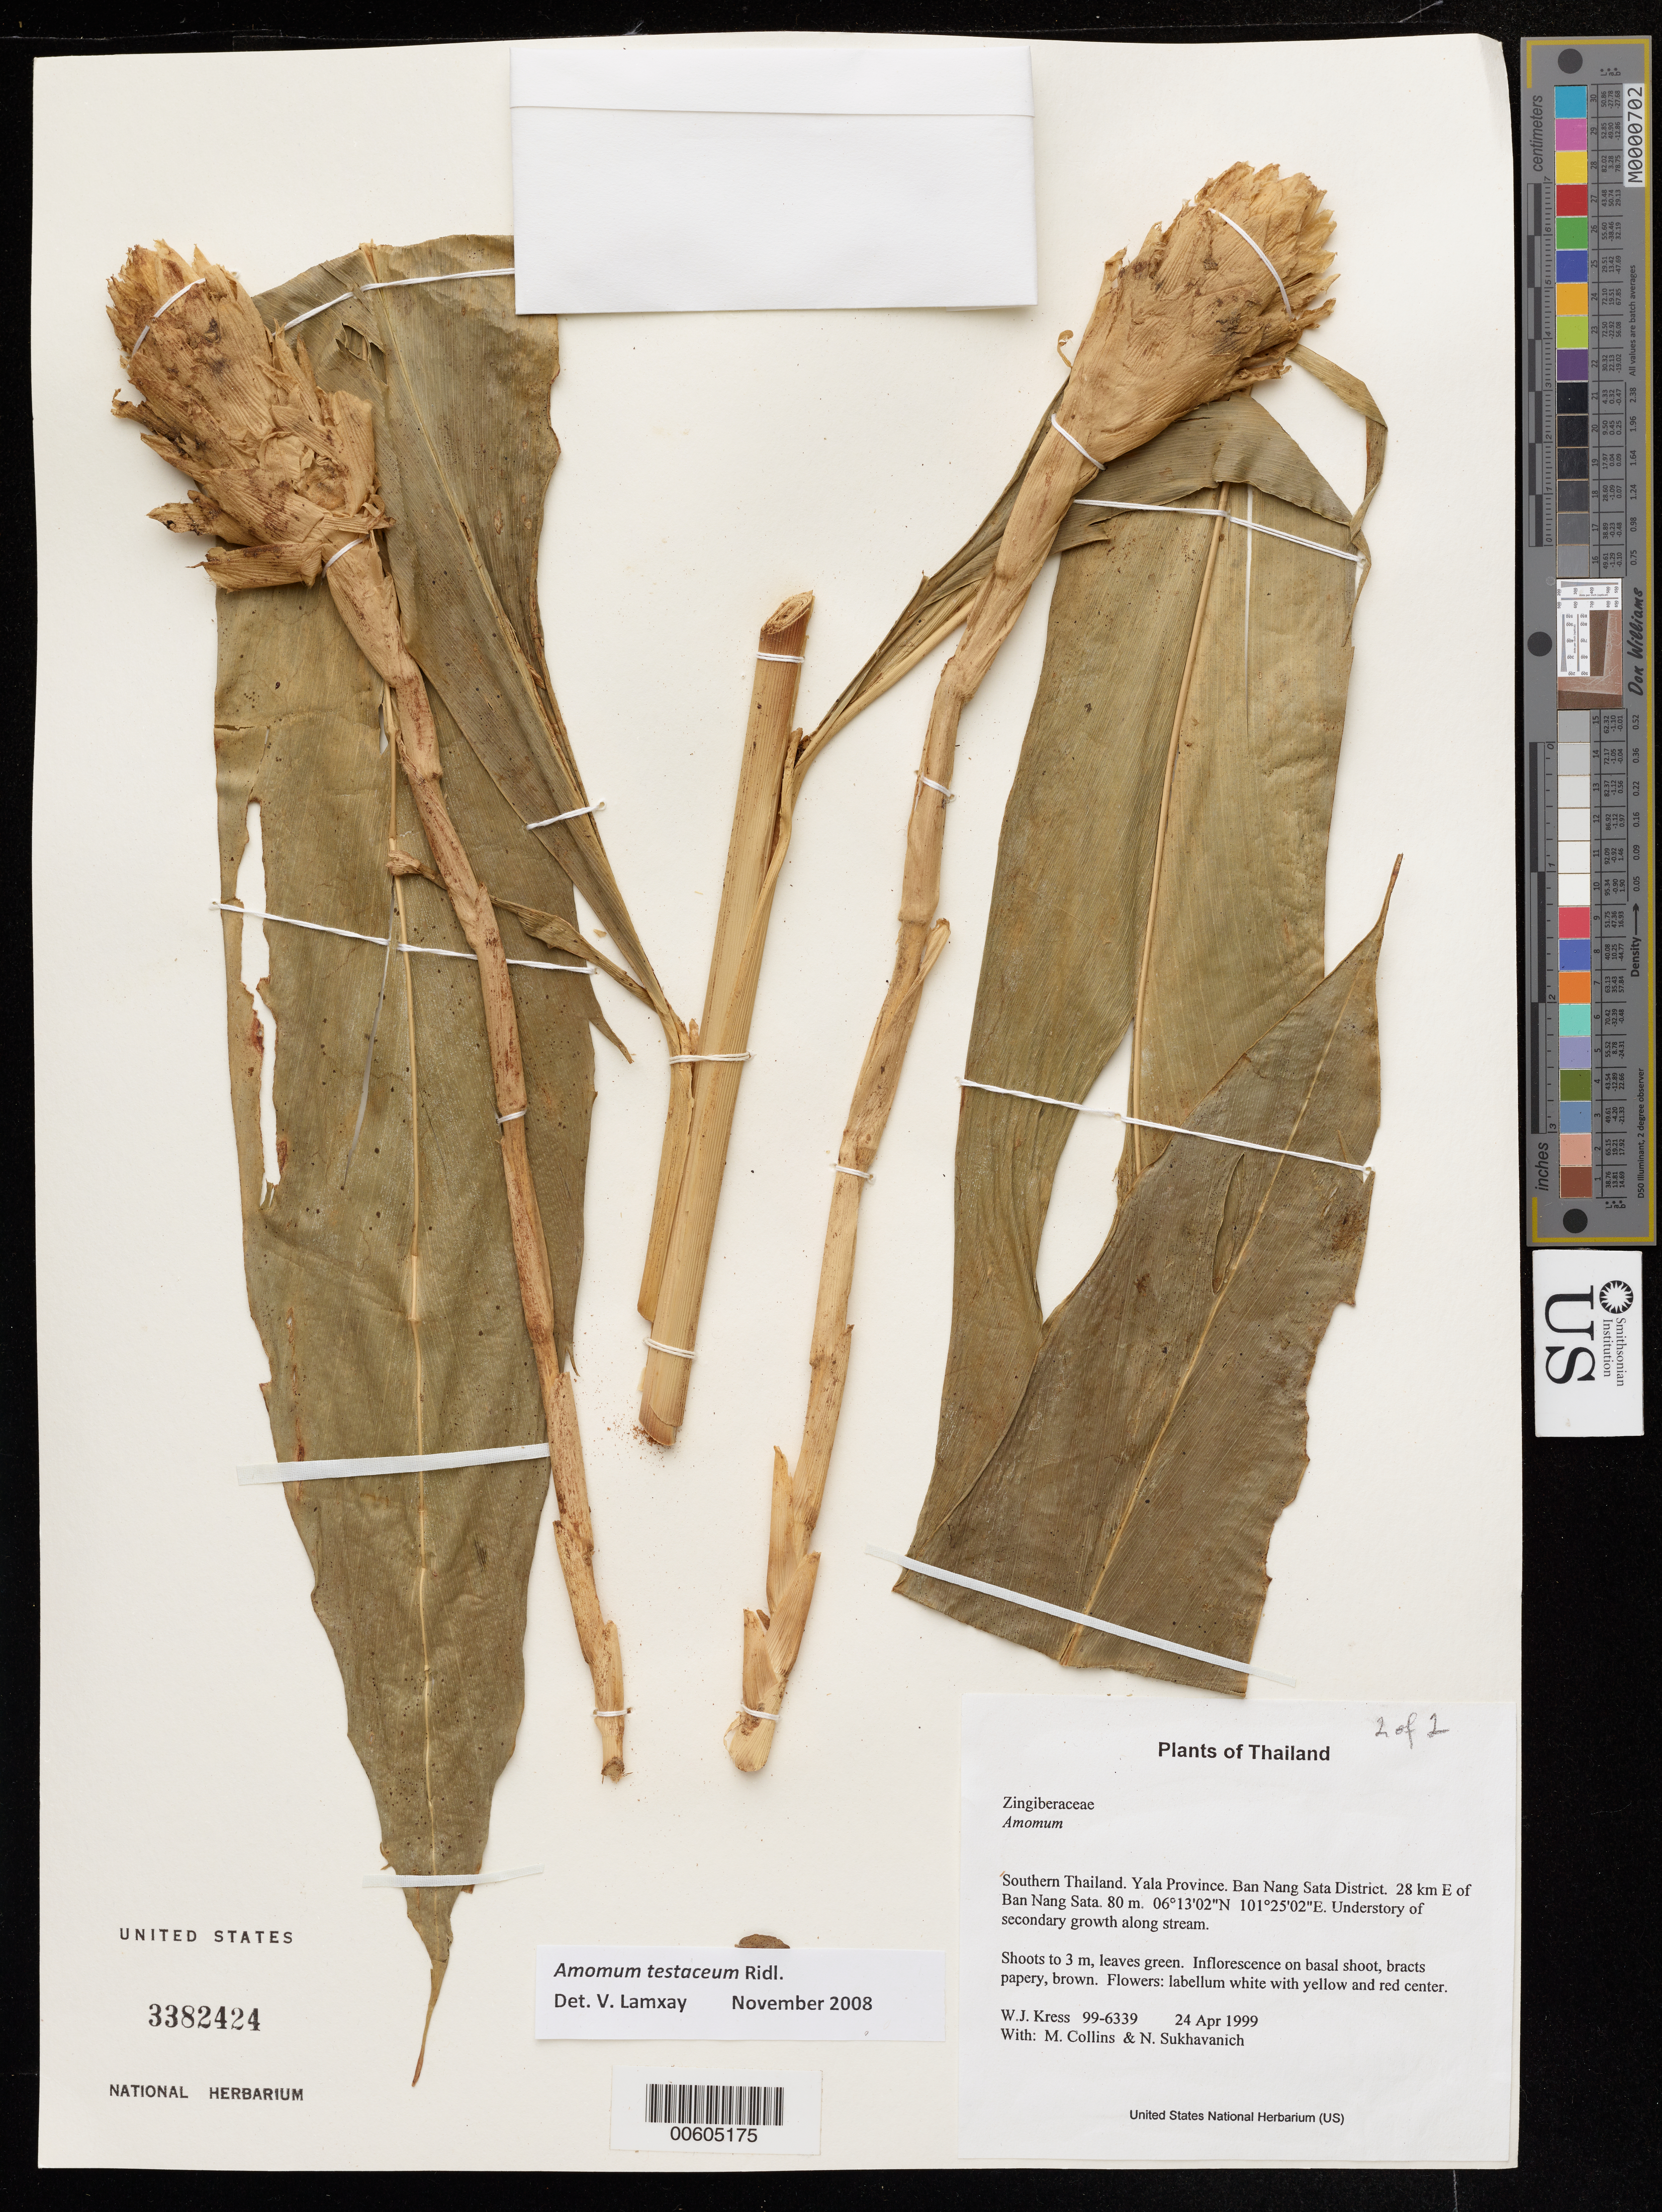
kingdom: Plantae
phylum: Tracheophyta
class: Liliopsida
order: Zingiberales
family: Zingiberaceae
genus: Amomum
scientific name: Amomum sp.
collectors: W. J. Kress, M. Collins & N. Sukhavanich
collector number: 99-6339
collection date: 1999-04-24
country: Thailand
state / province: Yala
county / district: Ban Nang Sata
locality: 28 km E of Ban Nang Sata.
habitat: Understory of secondary growth along stream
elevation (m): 80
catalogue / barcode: US 3382424